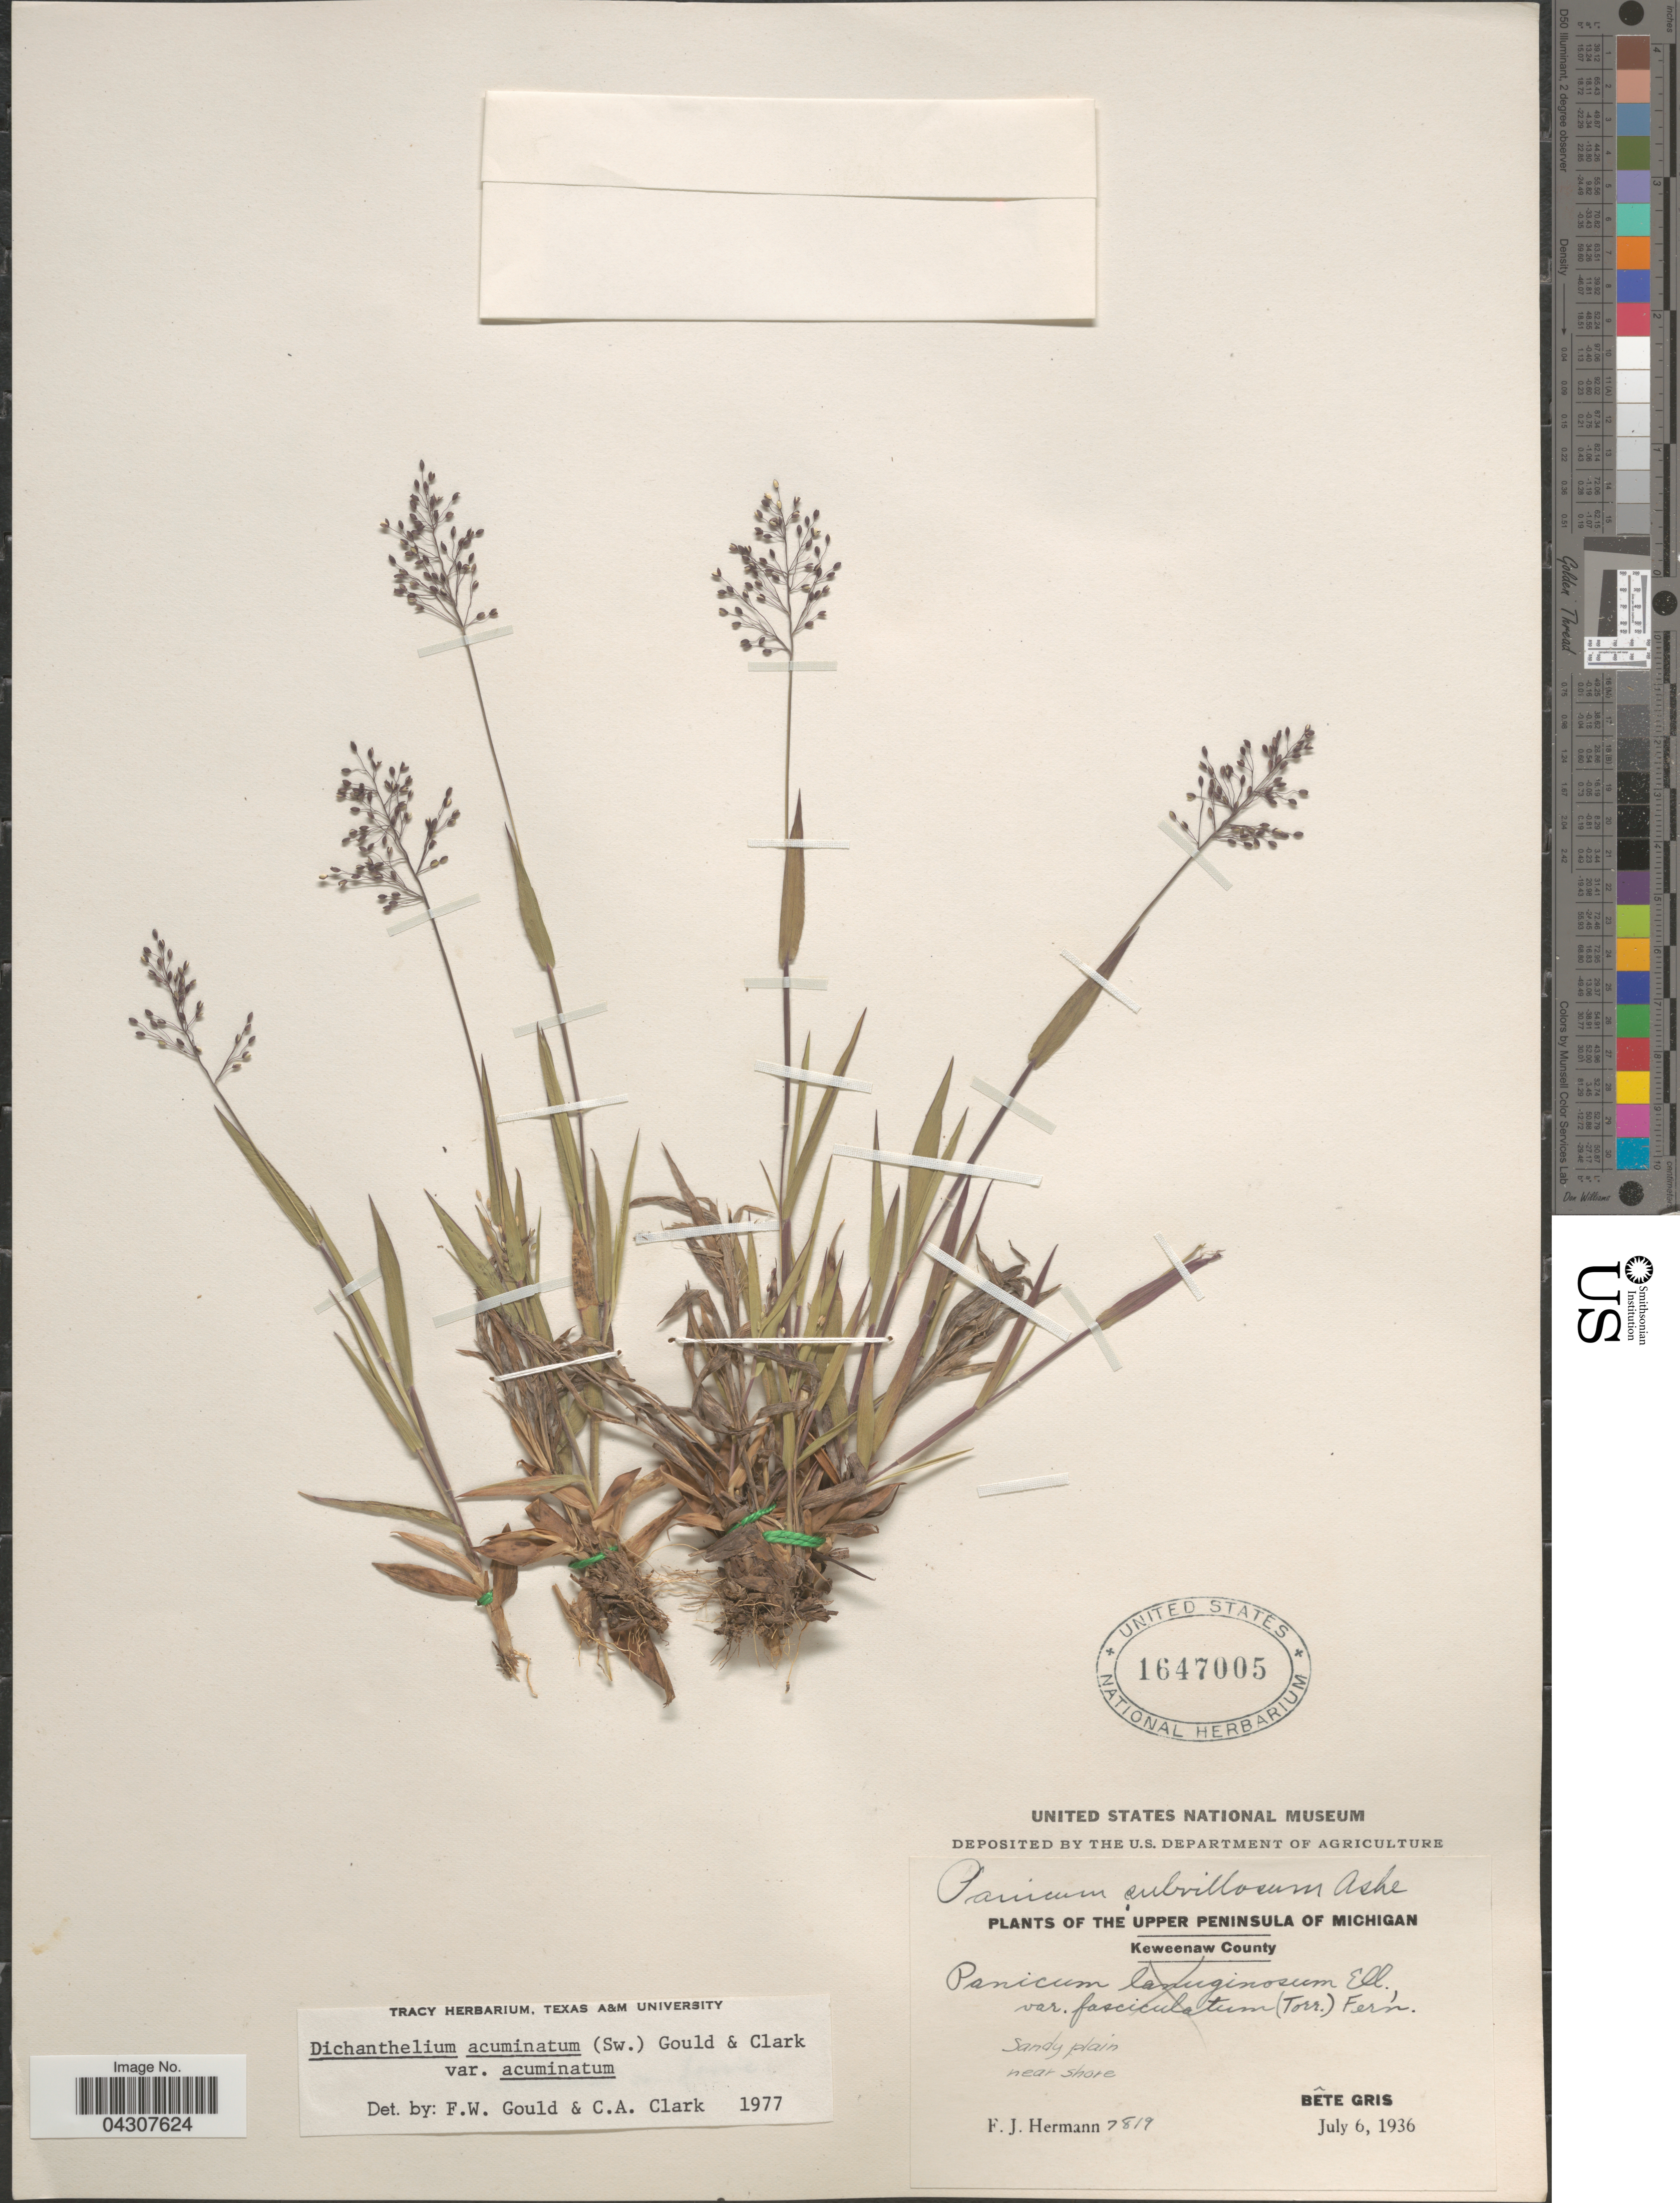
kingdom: Plantae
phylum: Tracheophyta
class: Liliopsida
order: Poales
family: Poaceae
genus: Dichanthelium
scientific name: Dichanthelium acuminatum var. acuminatum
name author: (Sw.) Gould & C.A. Clark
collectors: F. J. Hermann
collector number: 7819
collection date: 1936-07-06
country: United States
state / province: Michigan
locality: Upper Peninsula of Michigan. Keweenaw County. Sandy plain near shore. Bête Gris.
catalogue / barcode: US 1647005